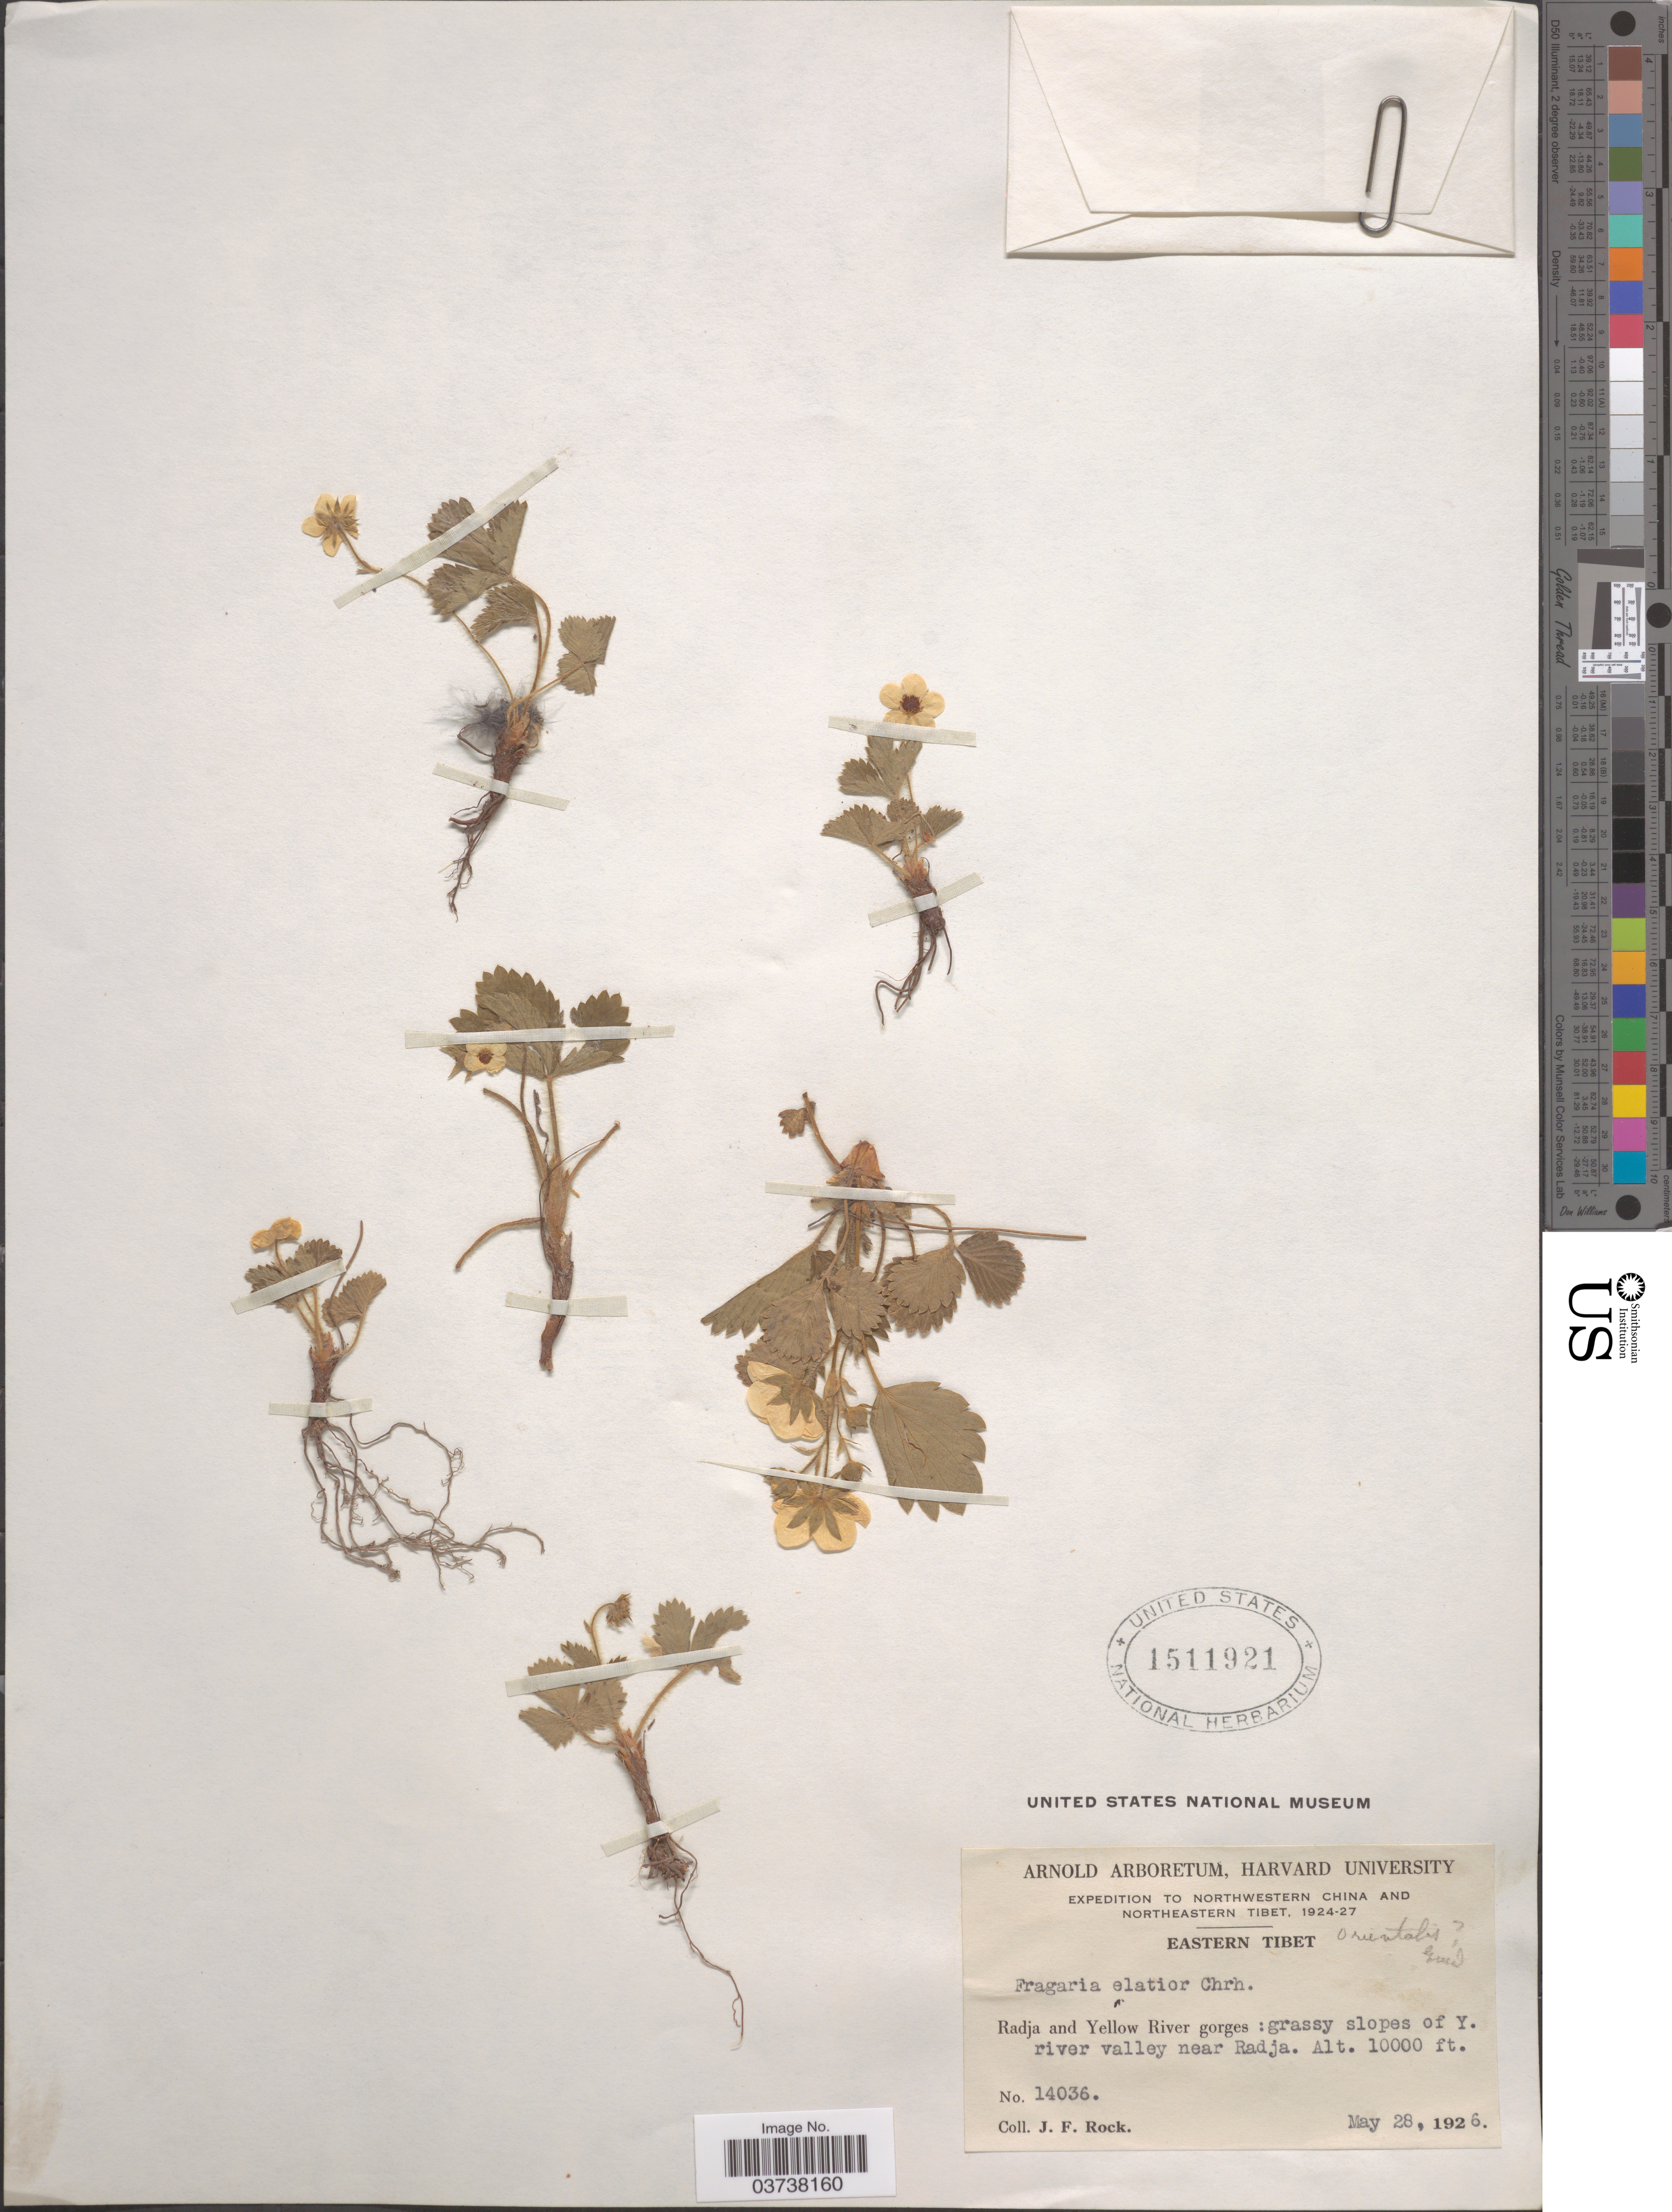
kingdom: Plantae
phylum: Tracheophyta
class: Magnoliopsida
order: Rosales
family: Rosaceae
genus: Fragaria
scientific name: Fragaria orientalis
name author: Losinsk.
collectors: J. Rock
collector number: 14036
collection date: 1926-05-28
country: China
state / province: Xizang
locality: Eastern Tibet. Radja and Yellow River gorges: grassy slope of Y. river valley near Radja.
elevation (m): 3048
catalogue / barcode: US 1511921